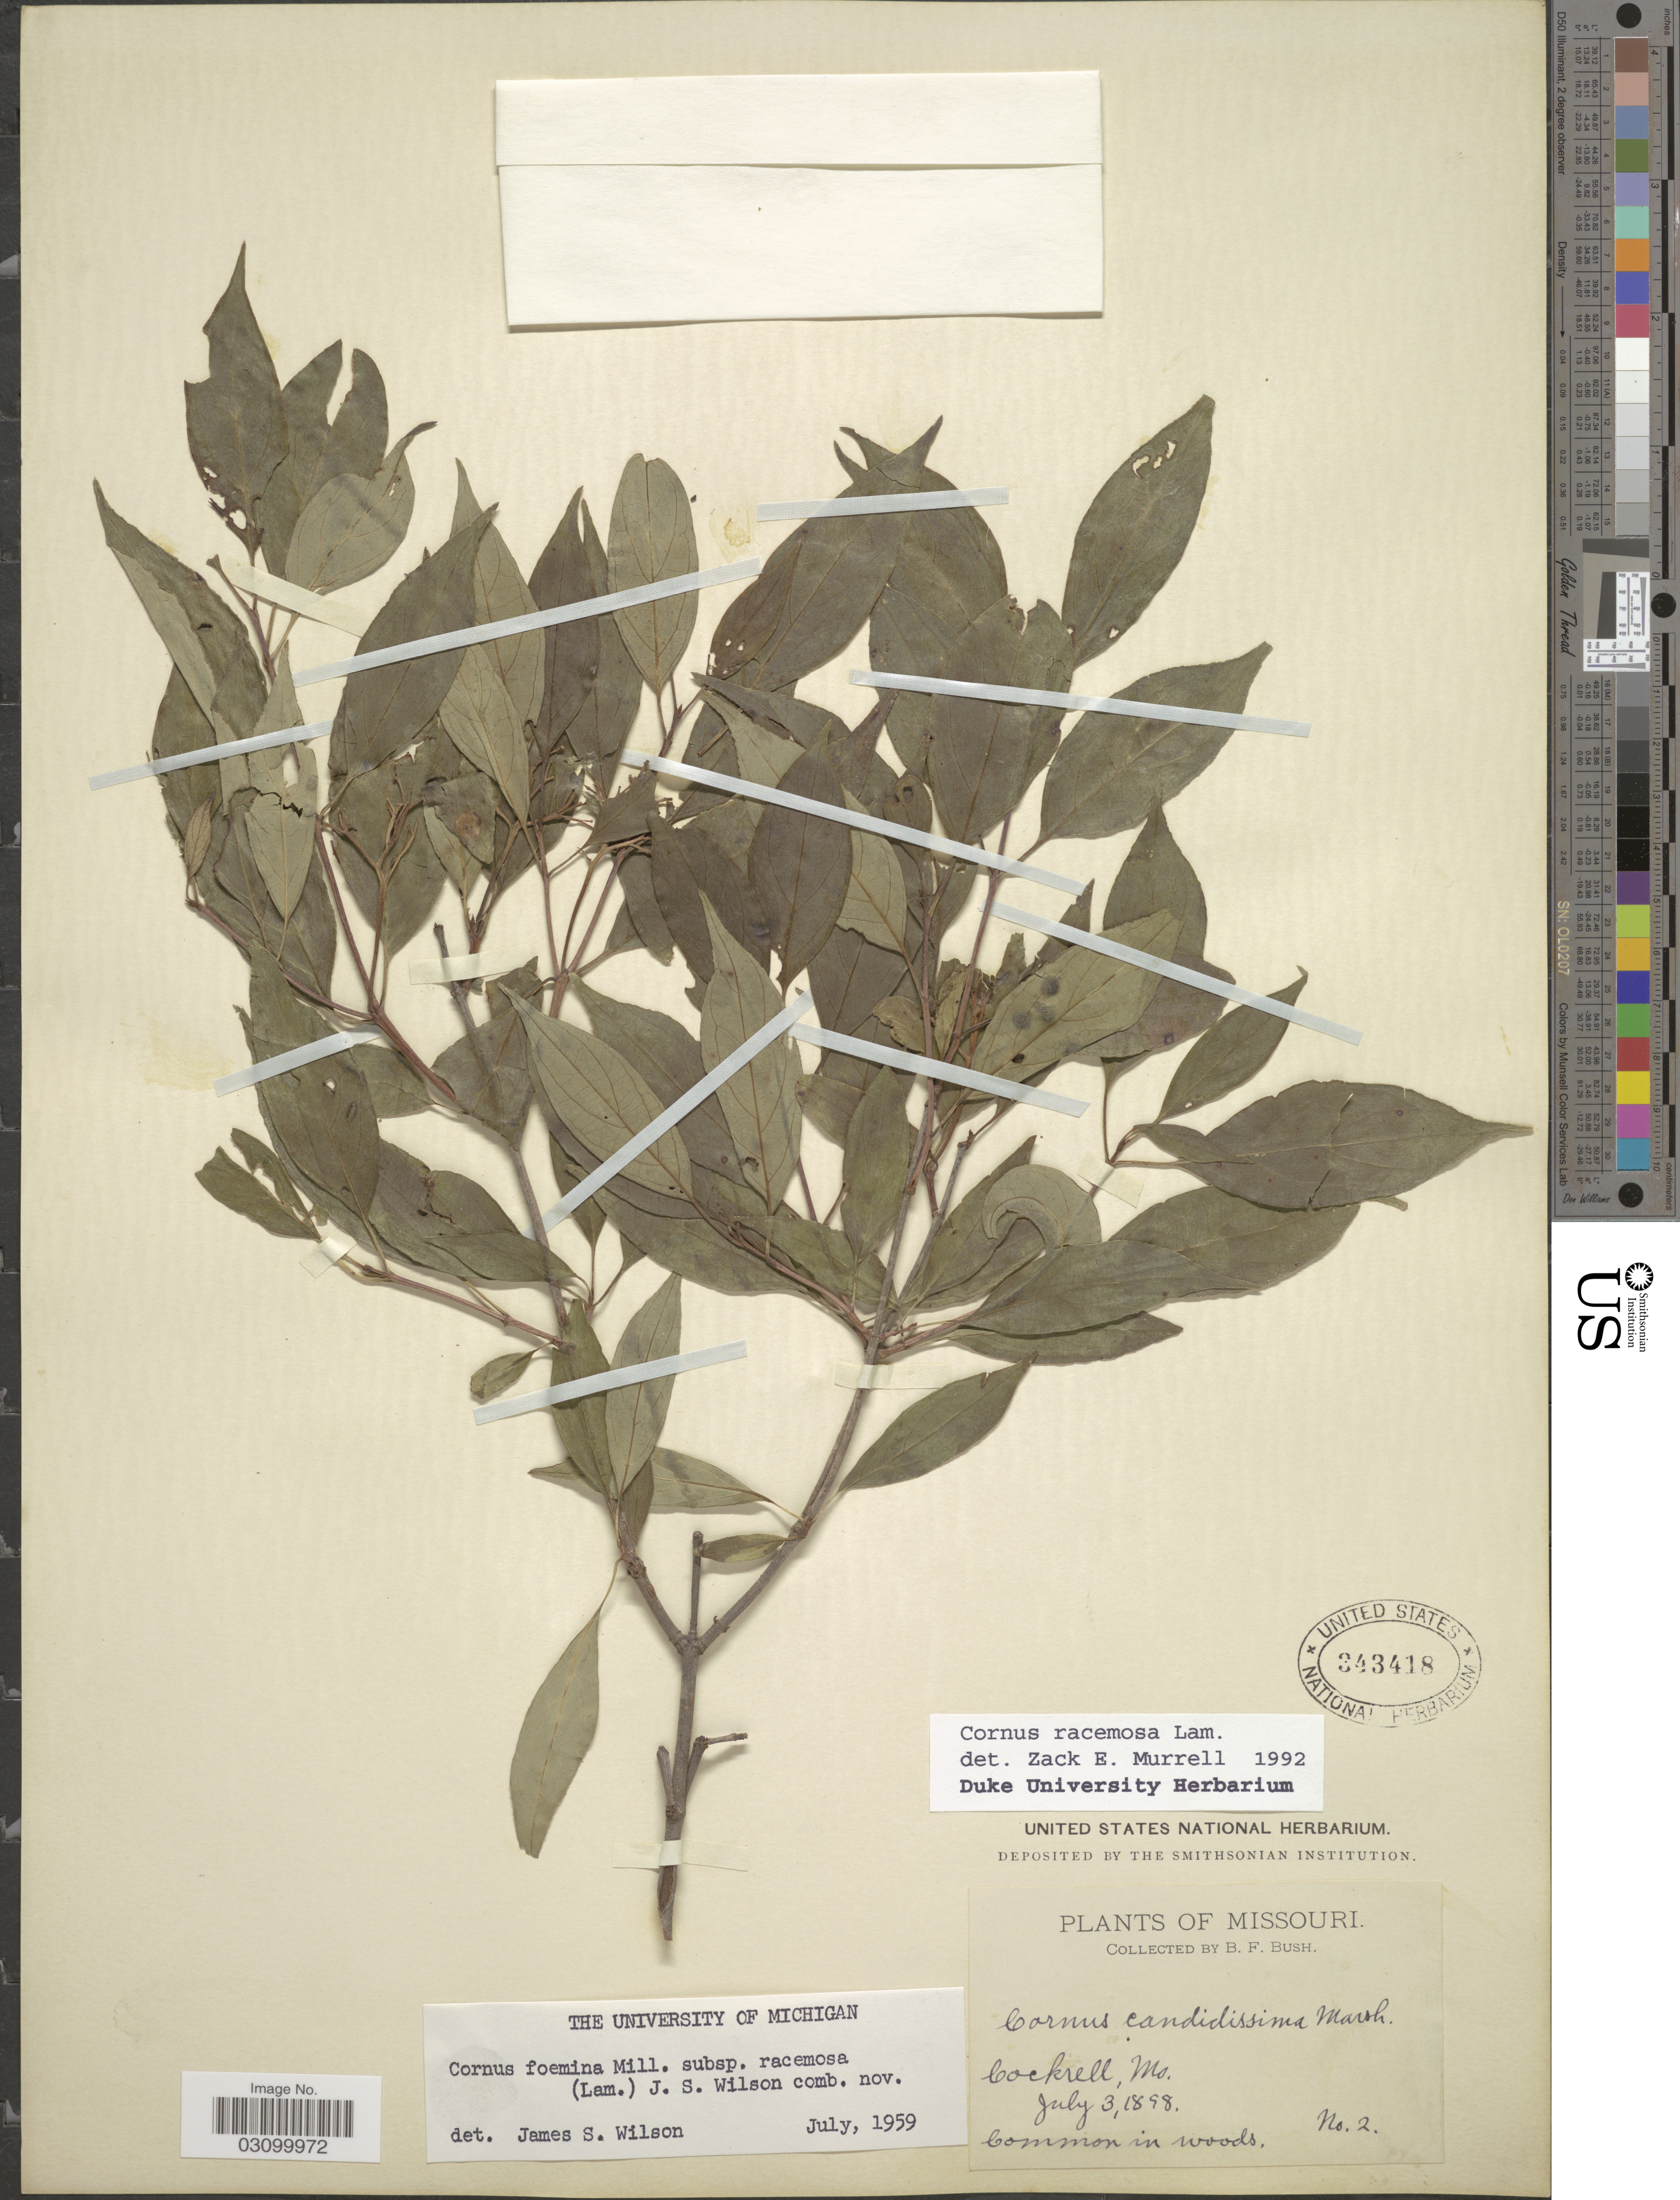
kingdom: Plantae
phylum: Tracheophyta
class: Magnoliopsida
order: Cornales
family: Cornaceae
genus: Cornus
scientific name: Cornus racemosa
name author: Lam.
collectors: B. F. Bush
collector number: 2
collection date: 1898-07-03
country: United States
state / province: Missouri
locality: Cockrell.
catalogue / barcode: US 343418